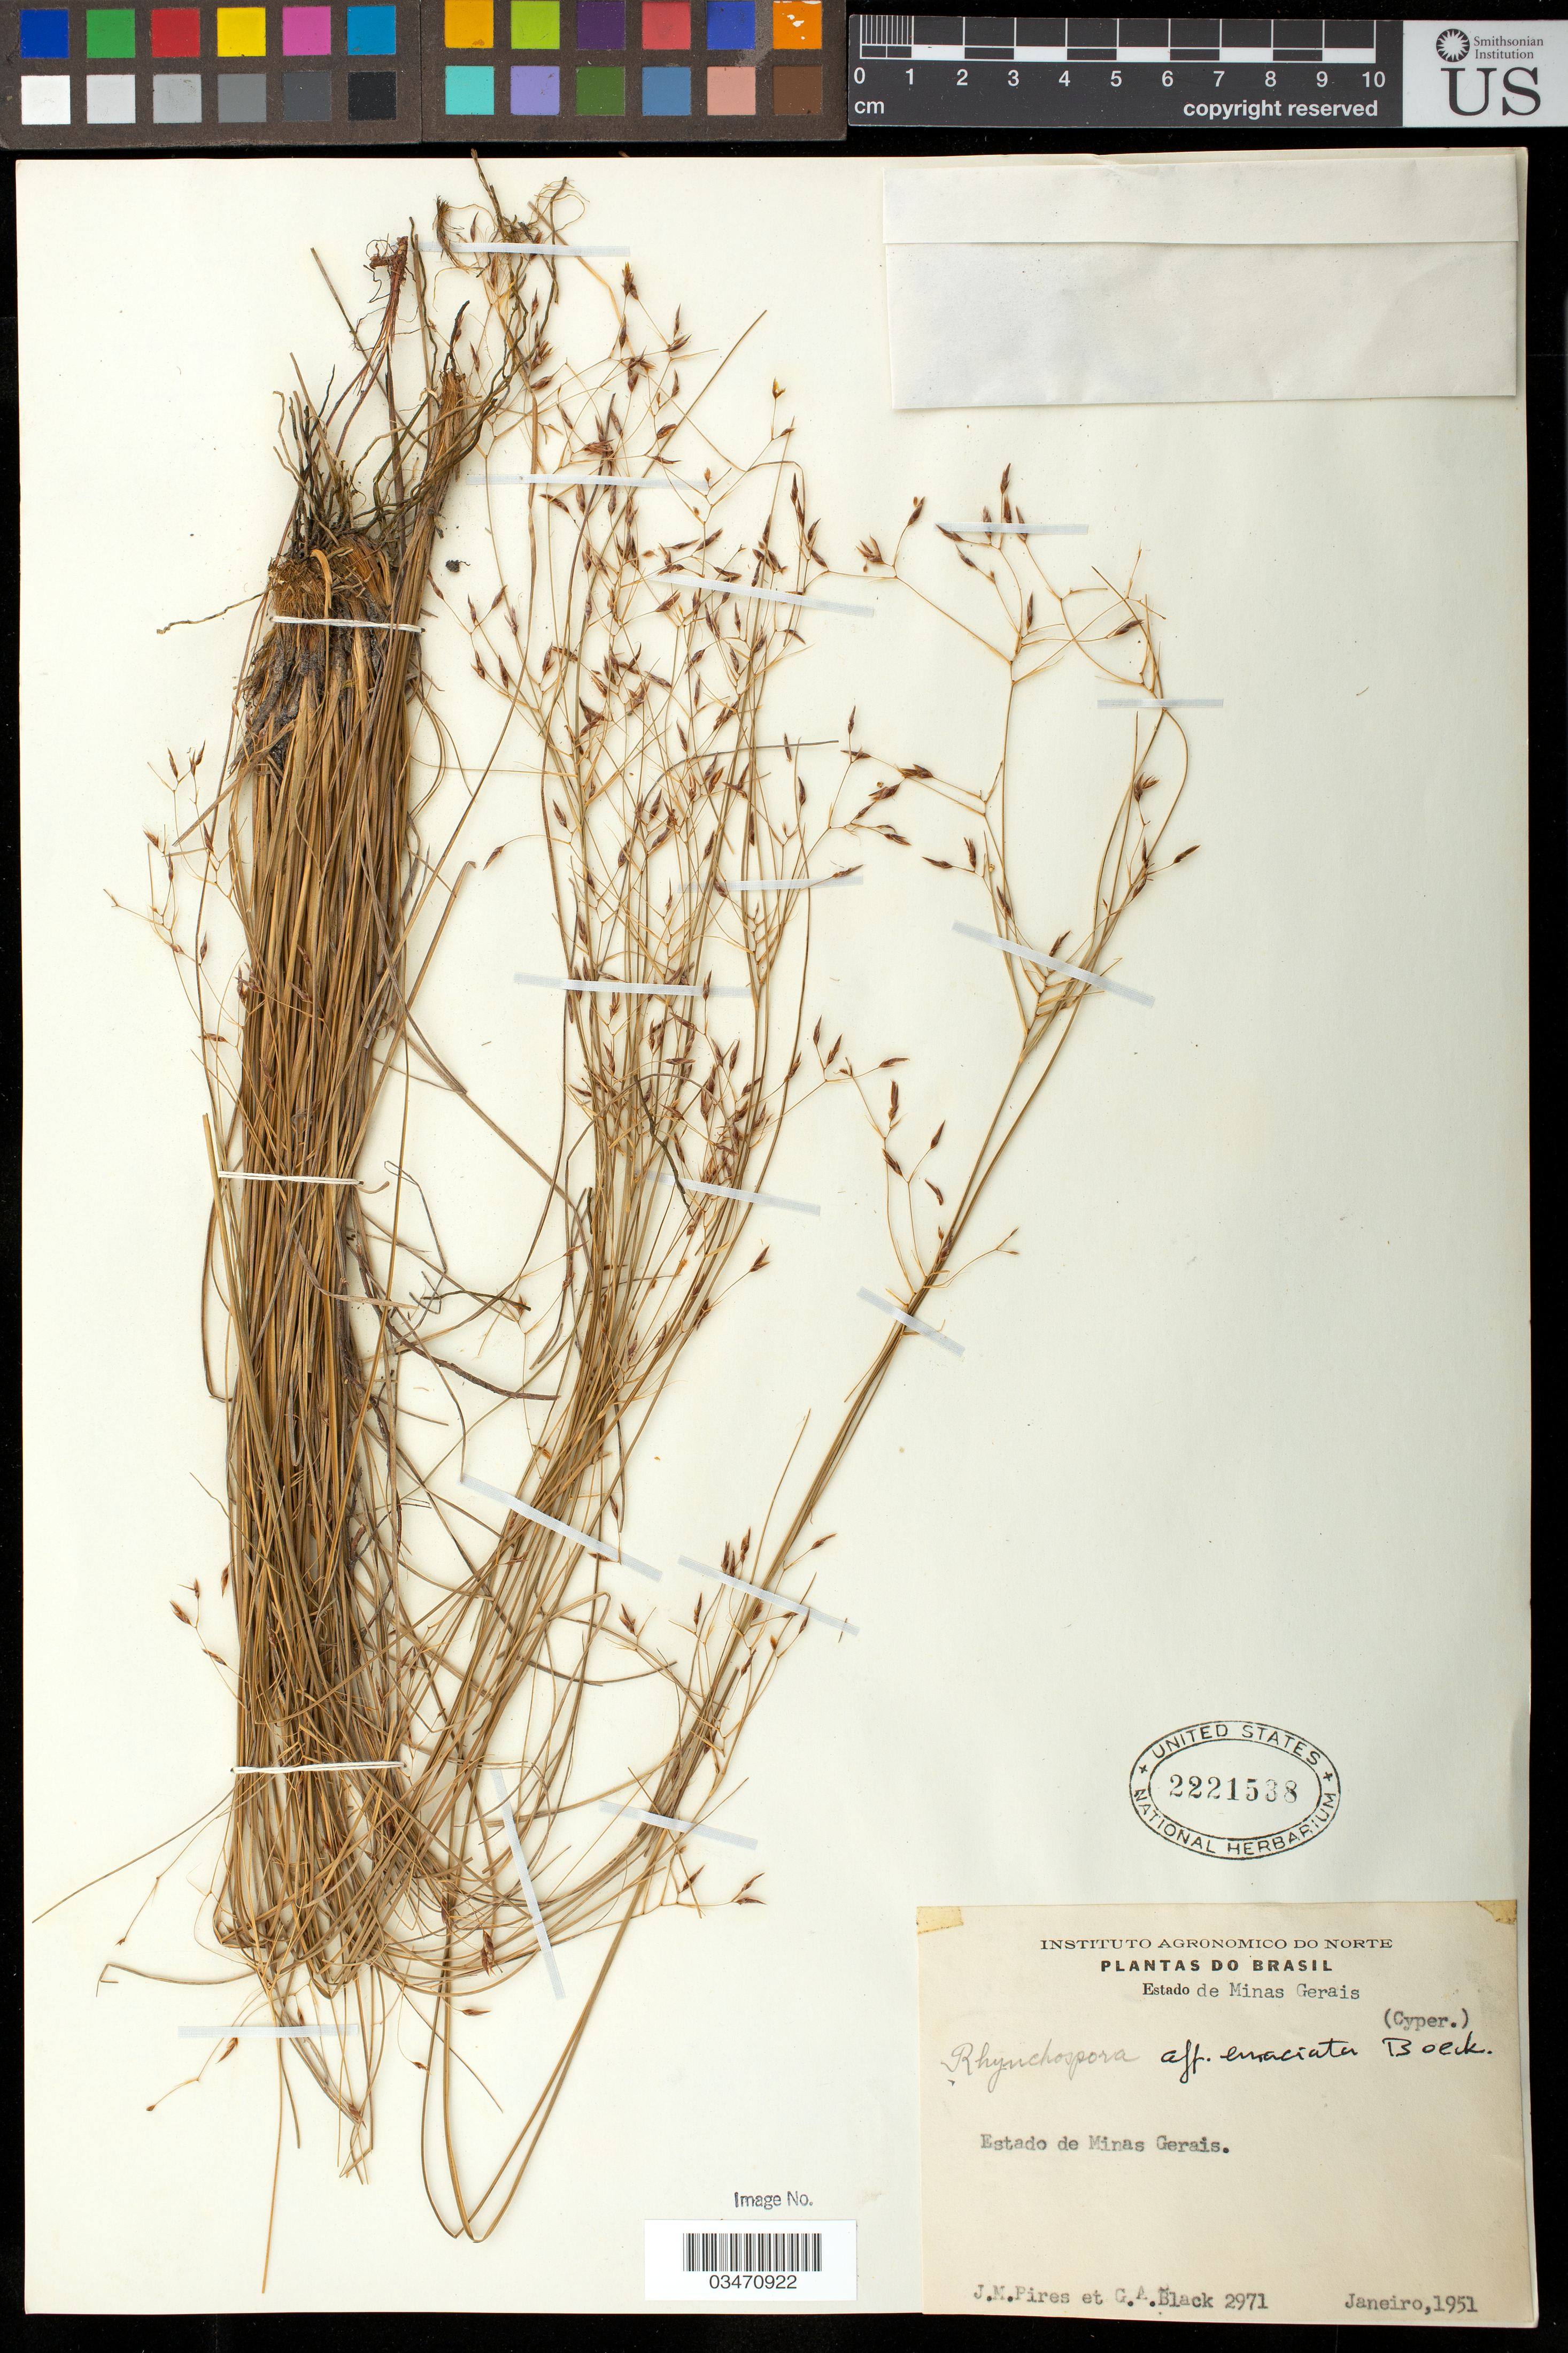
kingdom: Plantae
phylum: Tracheophyta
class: Liliopsida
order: Poales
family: Cyperaceae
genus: Rhynchospora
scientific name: Rhynchospora emaciata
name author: (Nees) Boeckeler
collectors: J. M. Pires & G. A. Black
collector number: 2971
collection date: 1951-01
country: Brazil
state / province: Minas Gerais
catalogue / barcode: US 2221538